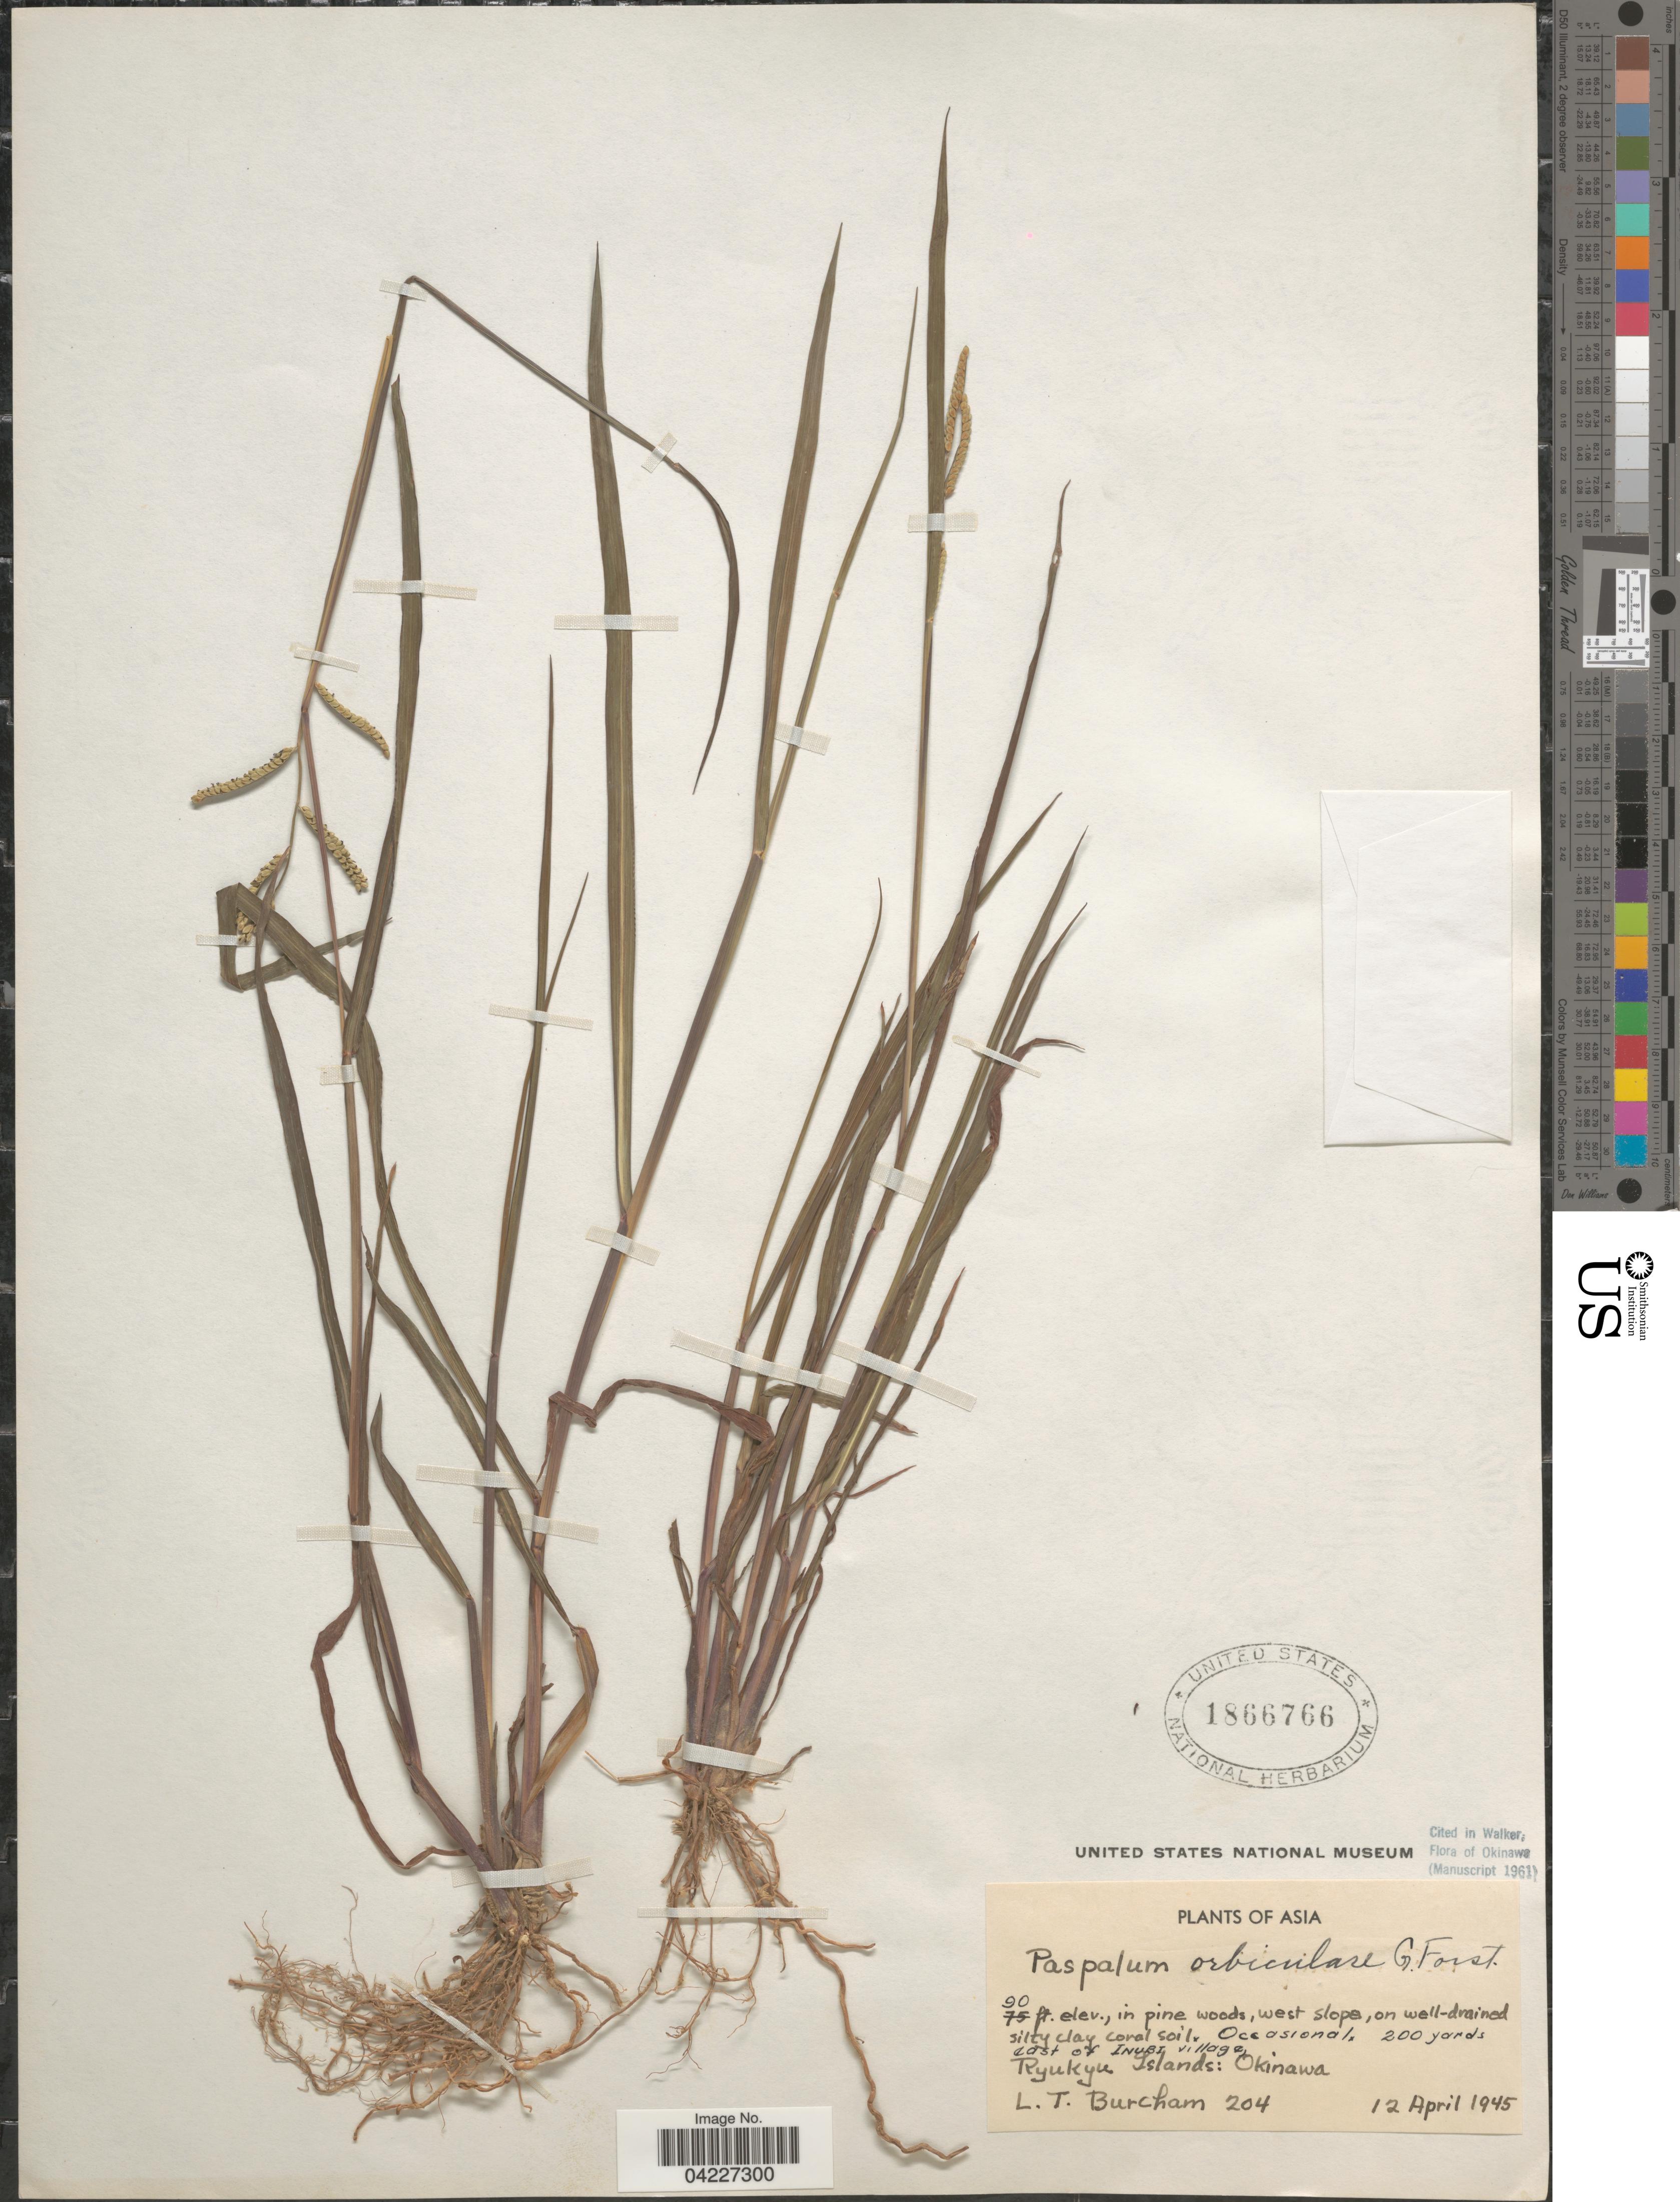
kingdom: Plantae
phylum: Tracheophyta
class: Liliopsida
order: Poales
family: Poaceae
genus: Paspalum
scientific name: Paspalum orbiculare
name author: G. Forst.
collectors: L. Burcham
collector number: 204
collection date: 1945-04-12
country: Japan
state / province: Okinawa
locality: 200 yards east of Inubi village, Ryukyu Islands.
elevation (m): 27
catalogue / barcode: US 1866766